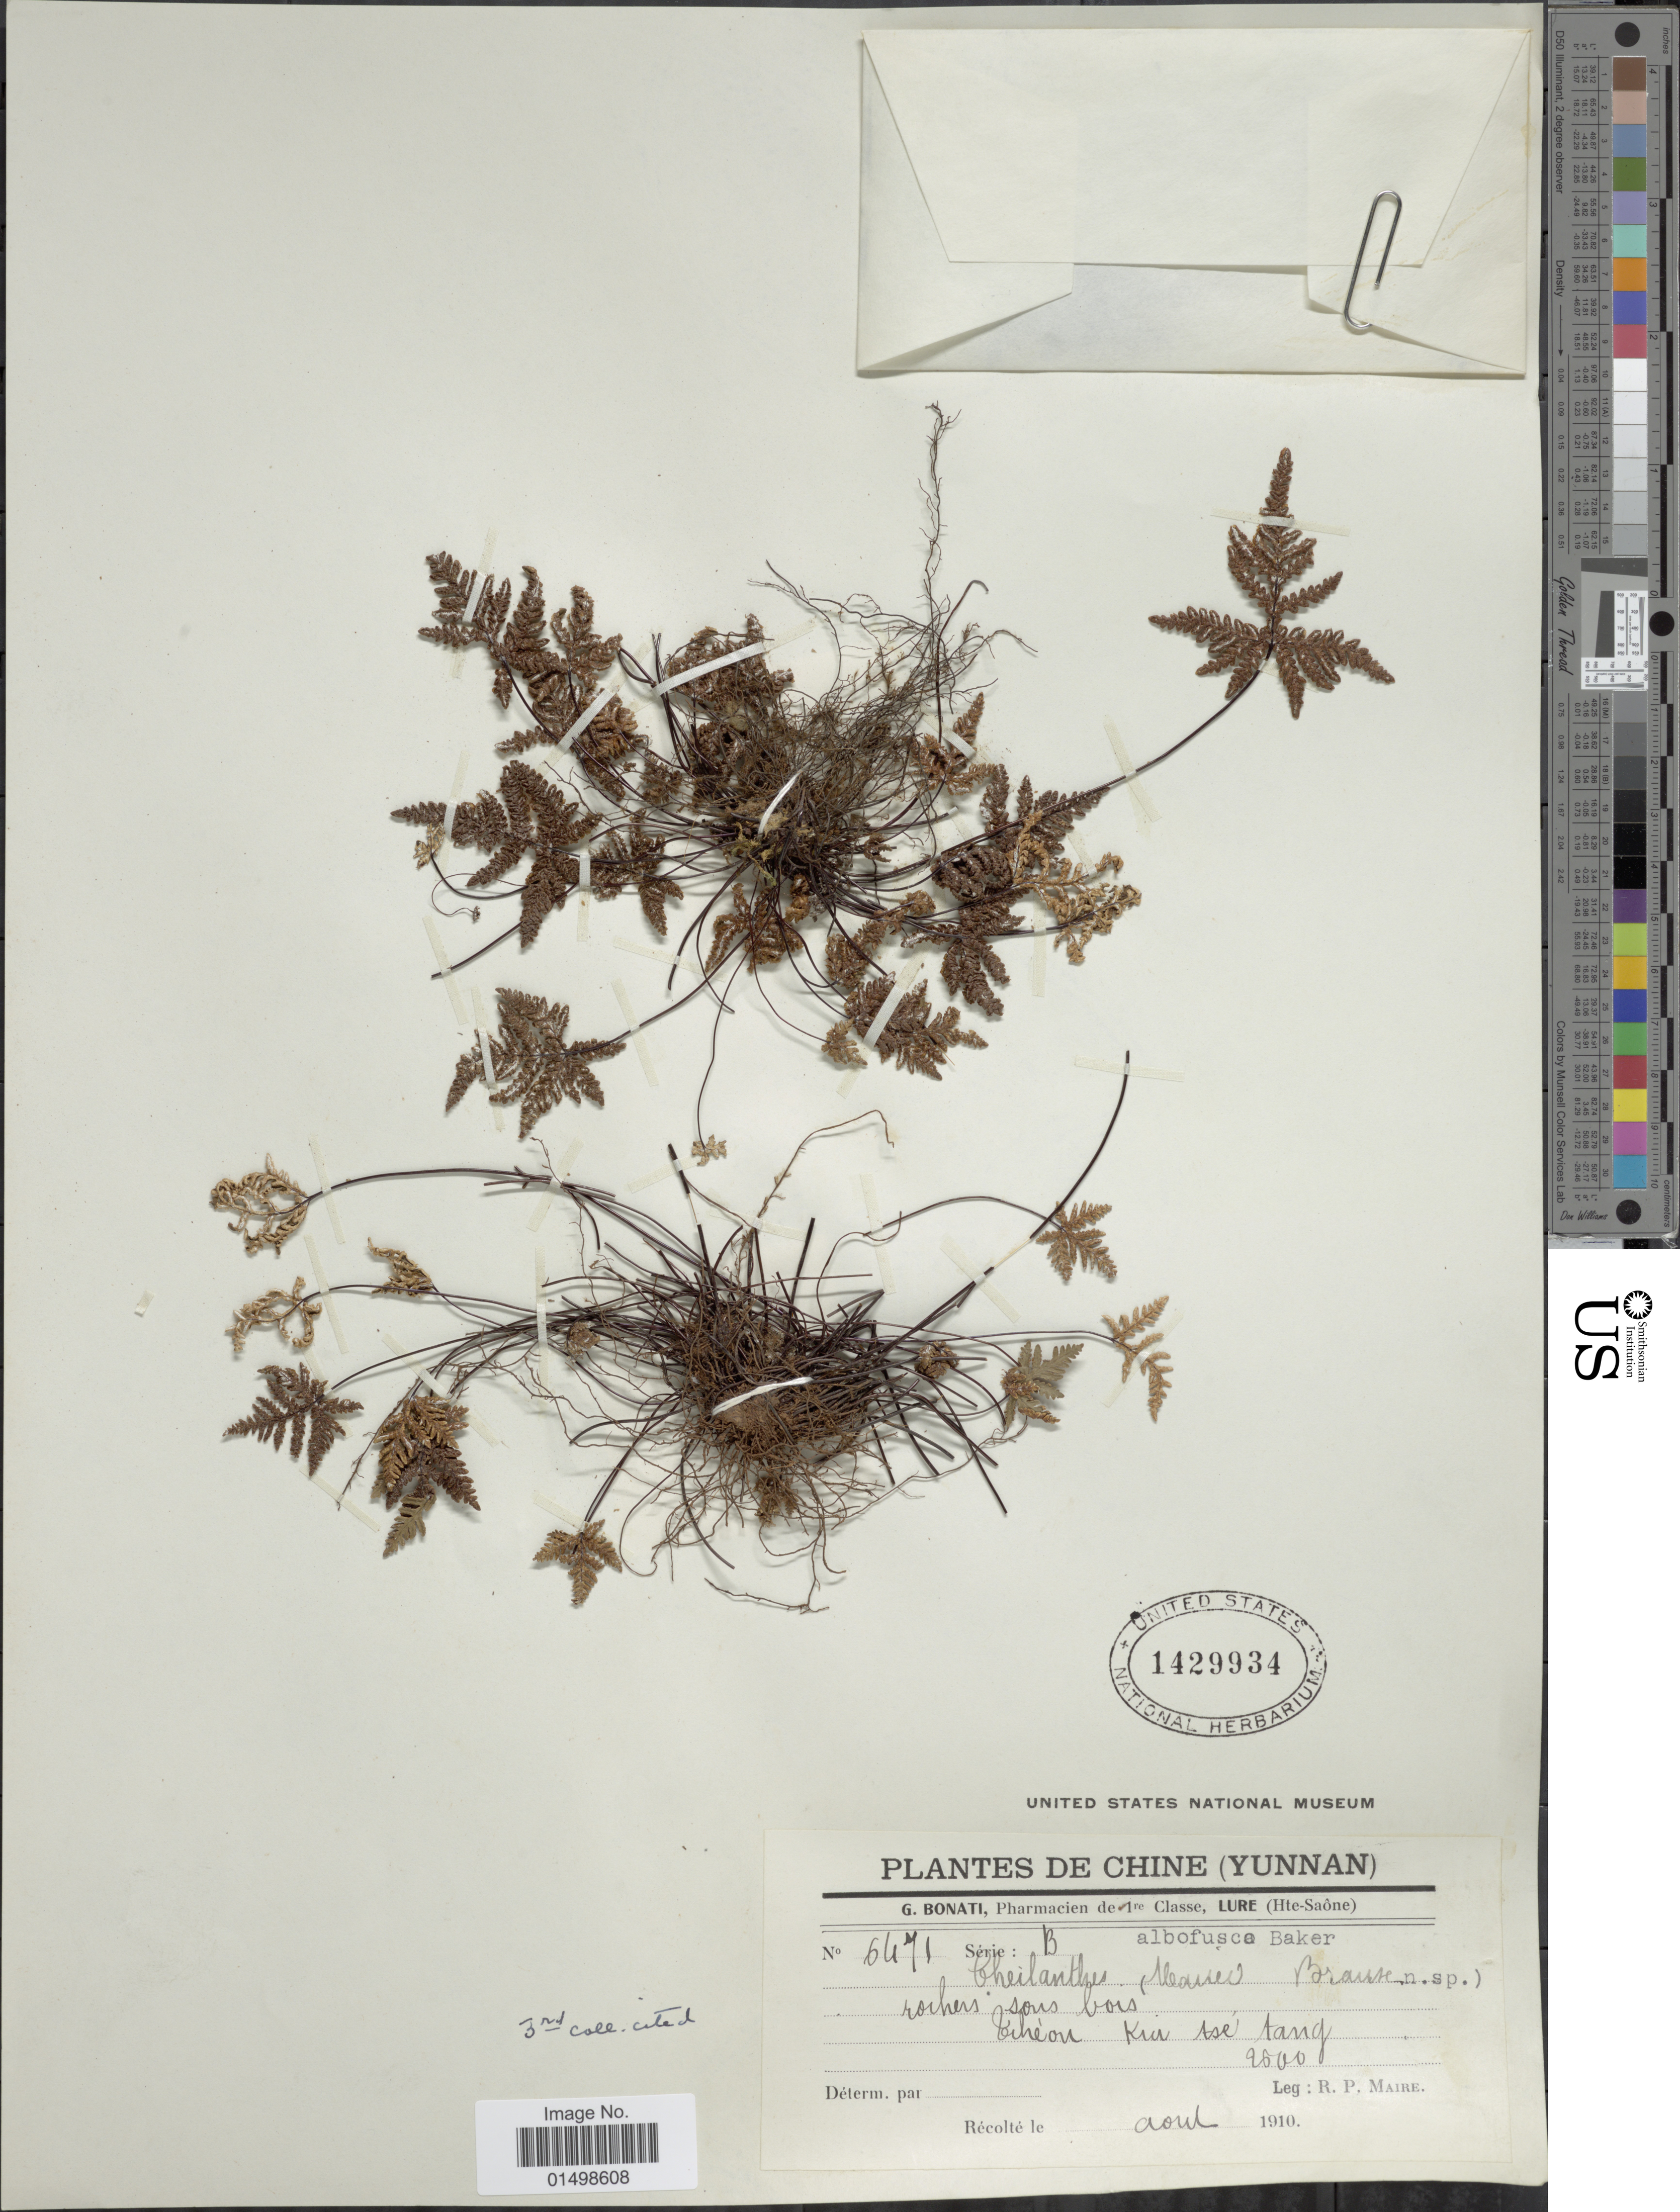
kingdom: Plantae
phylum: Tracheophyta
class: Polypodiopsida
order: Polypodiales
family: Pteridaceae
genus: Aleuritopteris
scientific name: Aleuritopteris sp.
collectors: R.-P. Maire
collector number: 6471B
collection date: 1910-08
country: China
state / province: Yunnan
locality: Plantes de Chine (Yunnan). rochers sous bois, Gcheou Kia tse tang [interpreted]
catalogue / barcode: US 1429934